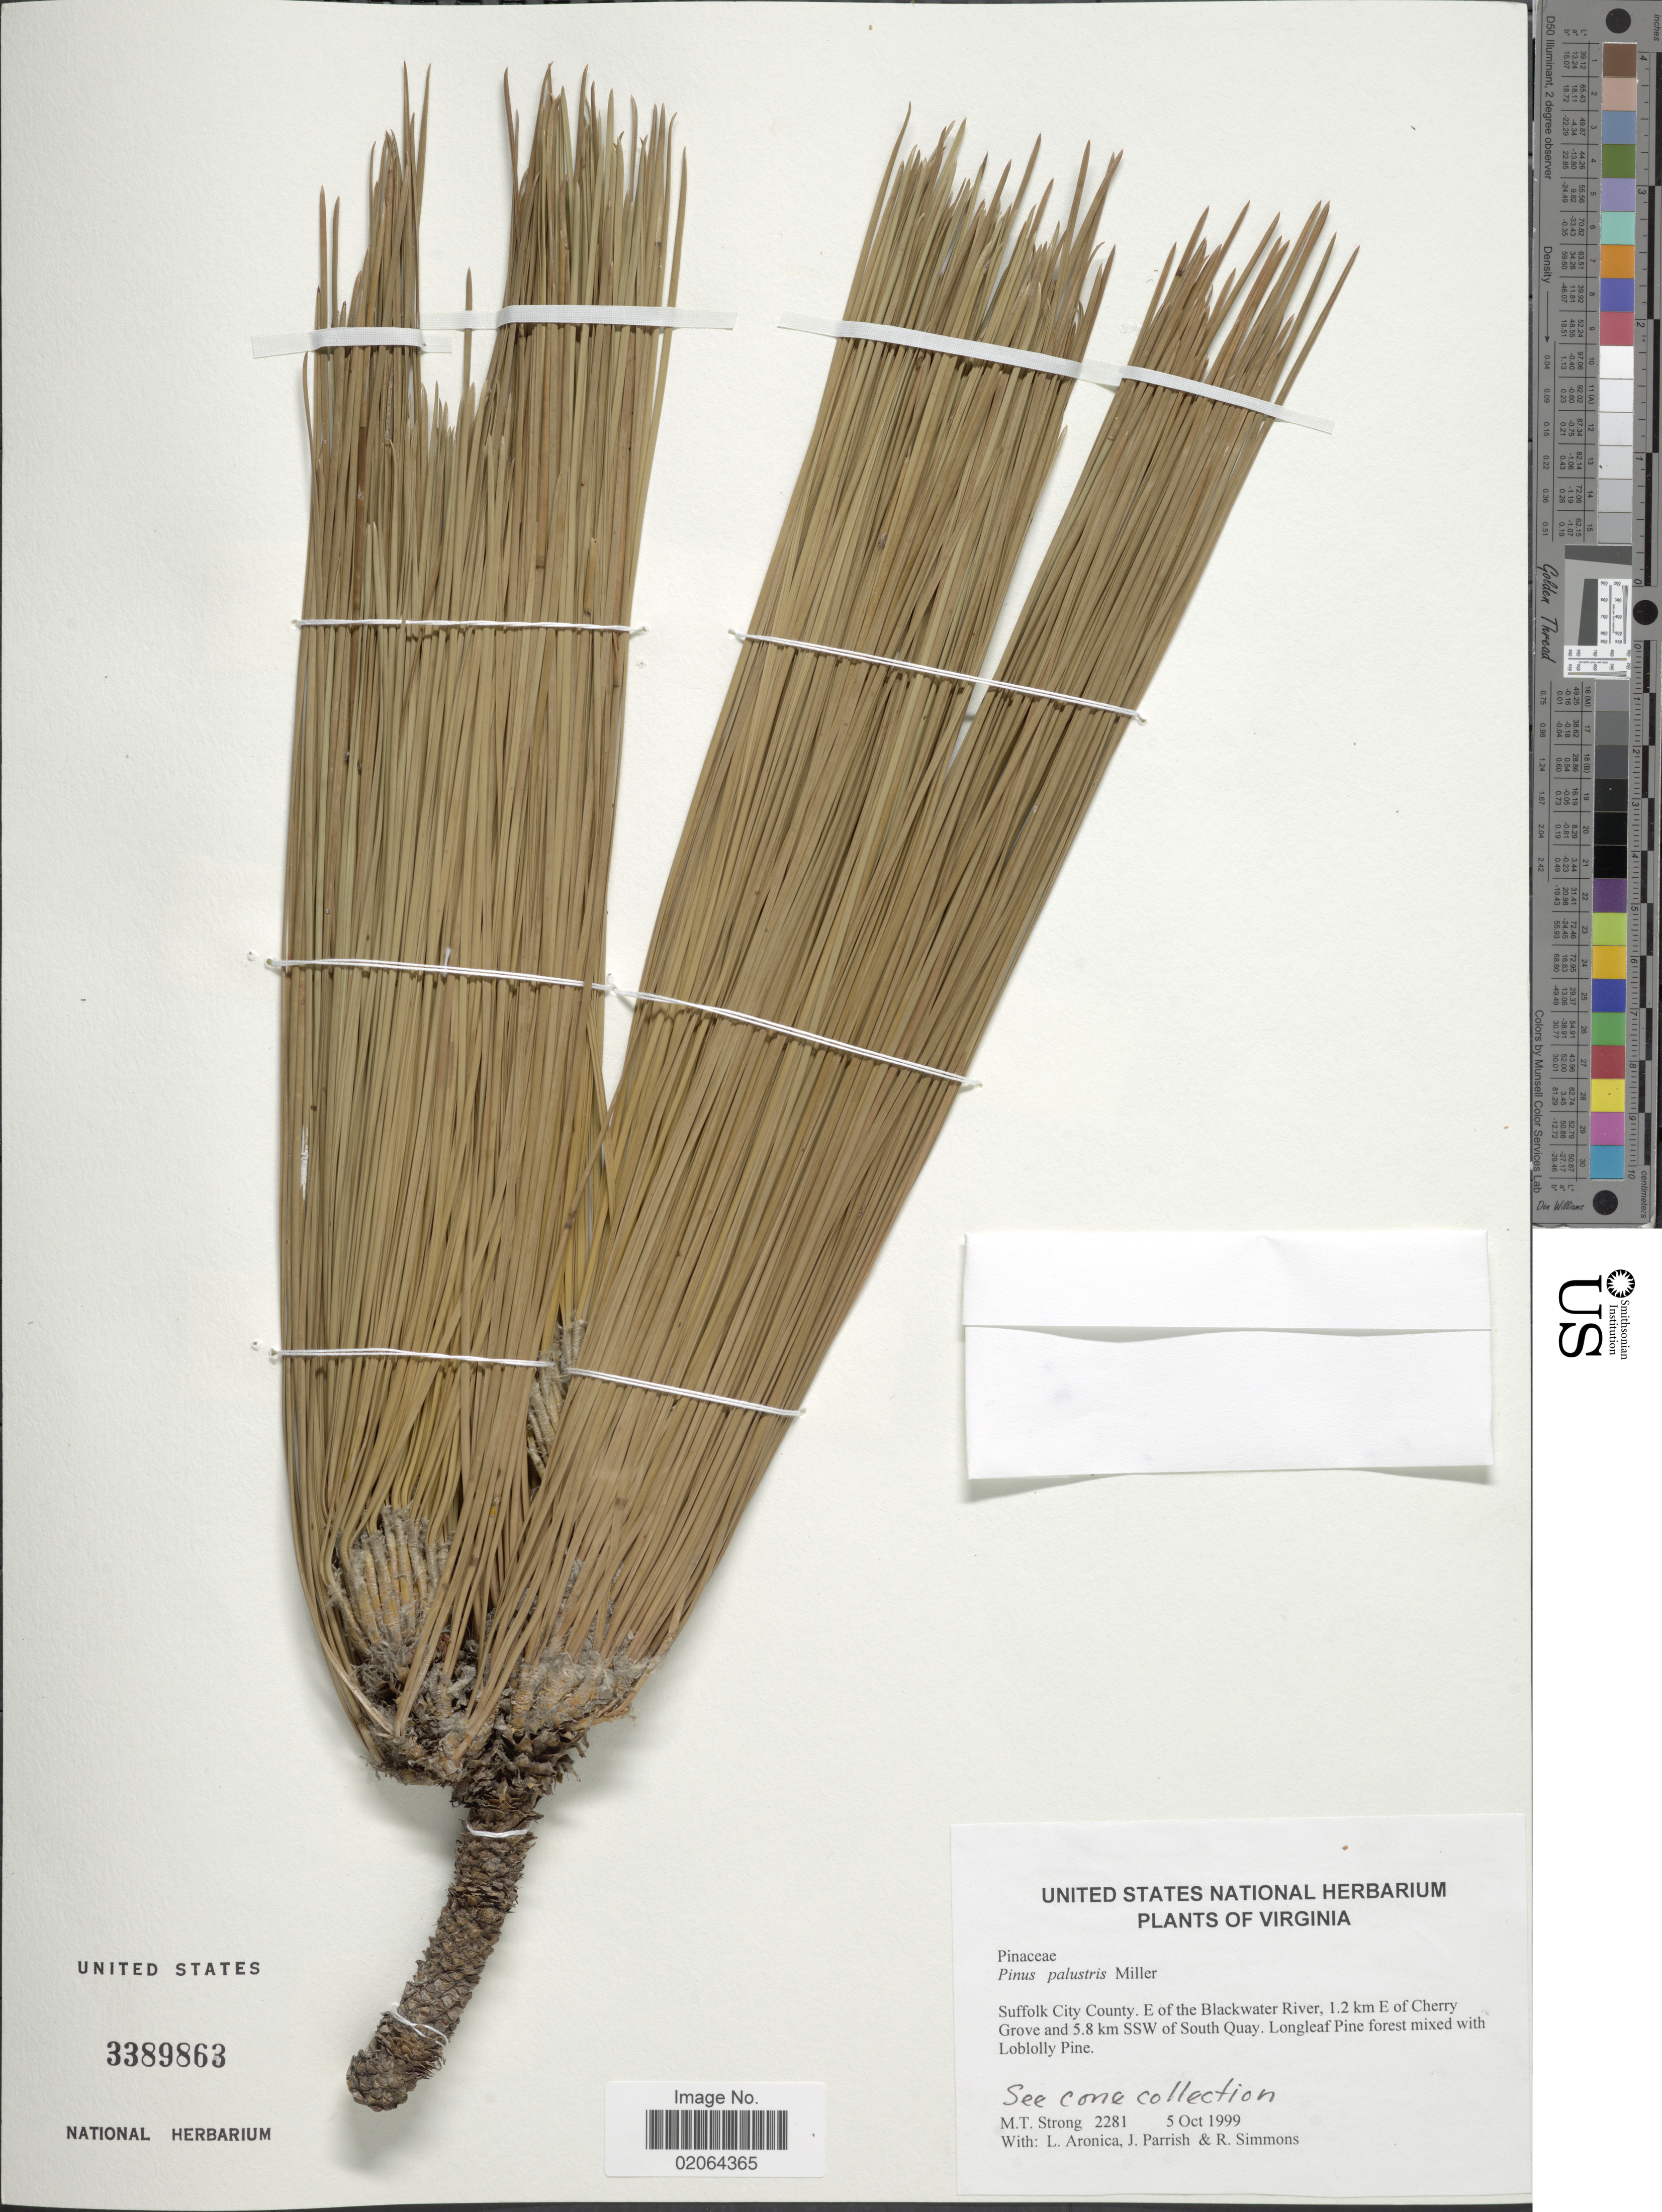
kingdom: Plantae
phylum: Tracheophyta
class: Pinopsida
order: Pinales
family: Pinaceae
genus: Pinus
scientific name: Pinus palustris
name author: Mill.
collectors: M. T. Strong, L. Aronica, J. Parrish & R. Simmons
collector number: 2281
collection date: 1999-10-05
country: United States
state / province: Virginia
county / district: City of Suffolk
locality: E of the Blackwater River, 1.2 km E of Cherry Grove and 5.8 SSW of South Quay.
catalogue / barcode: US 3389863